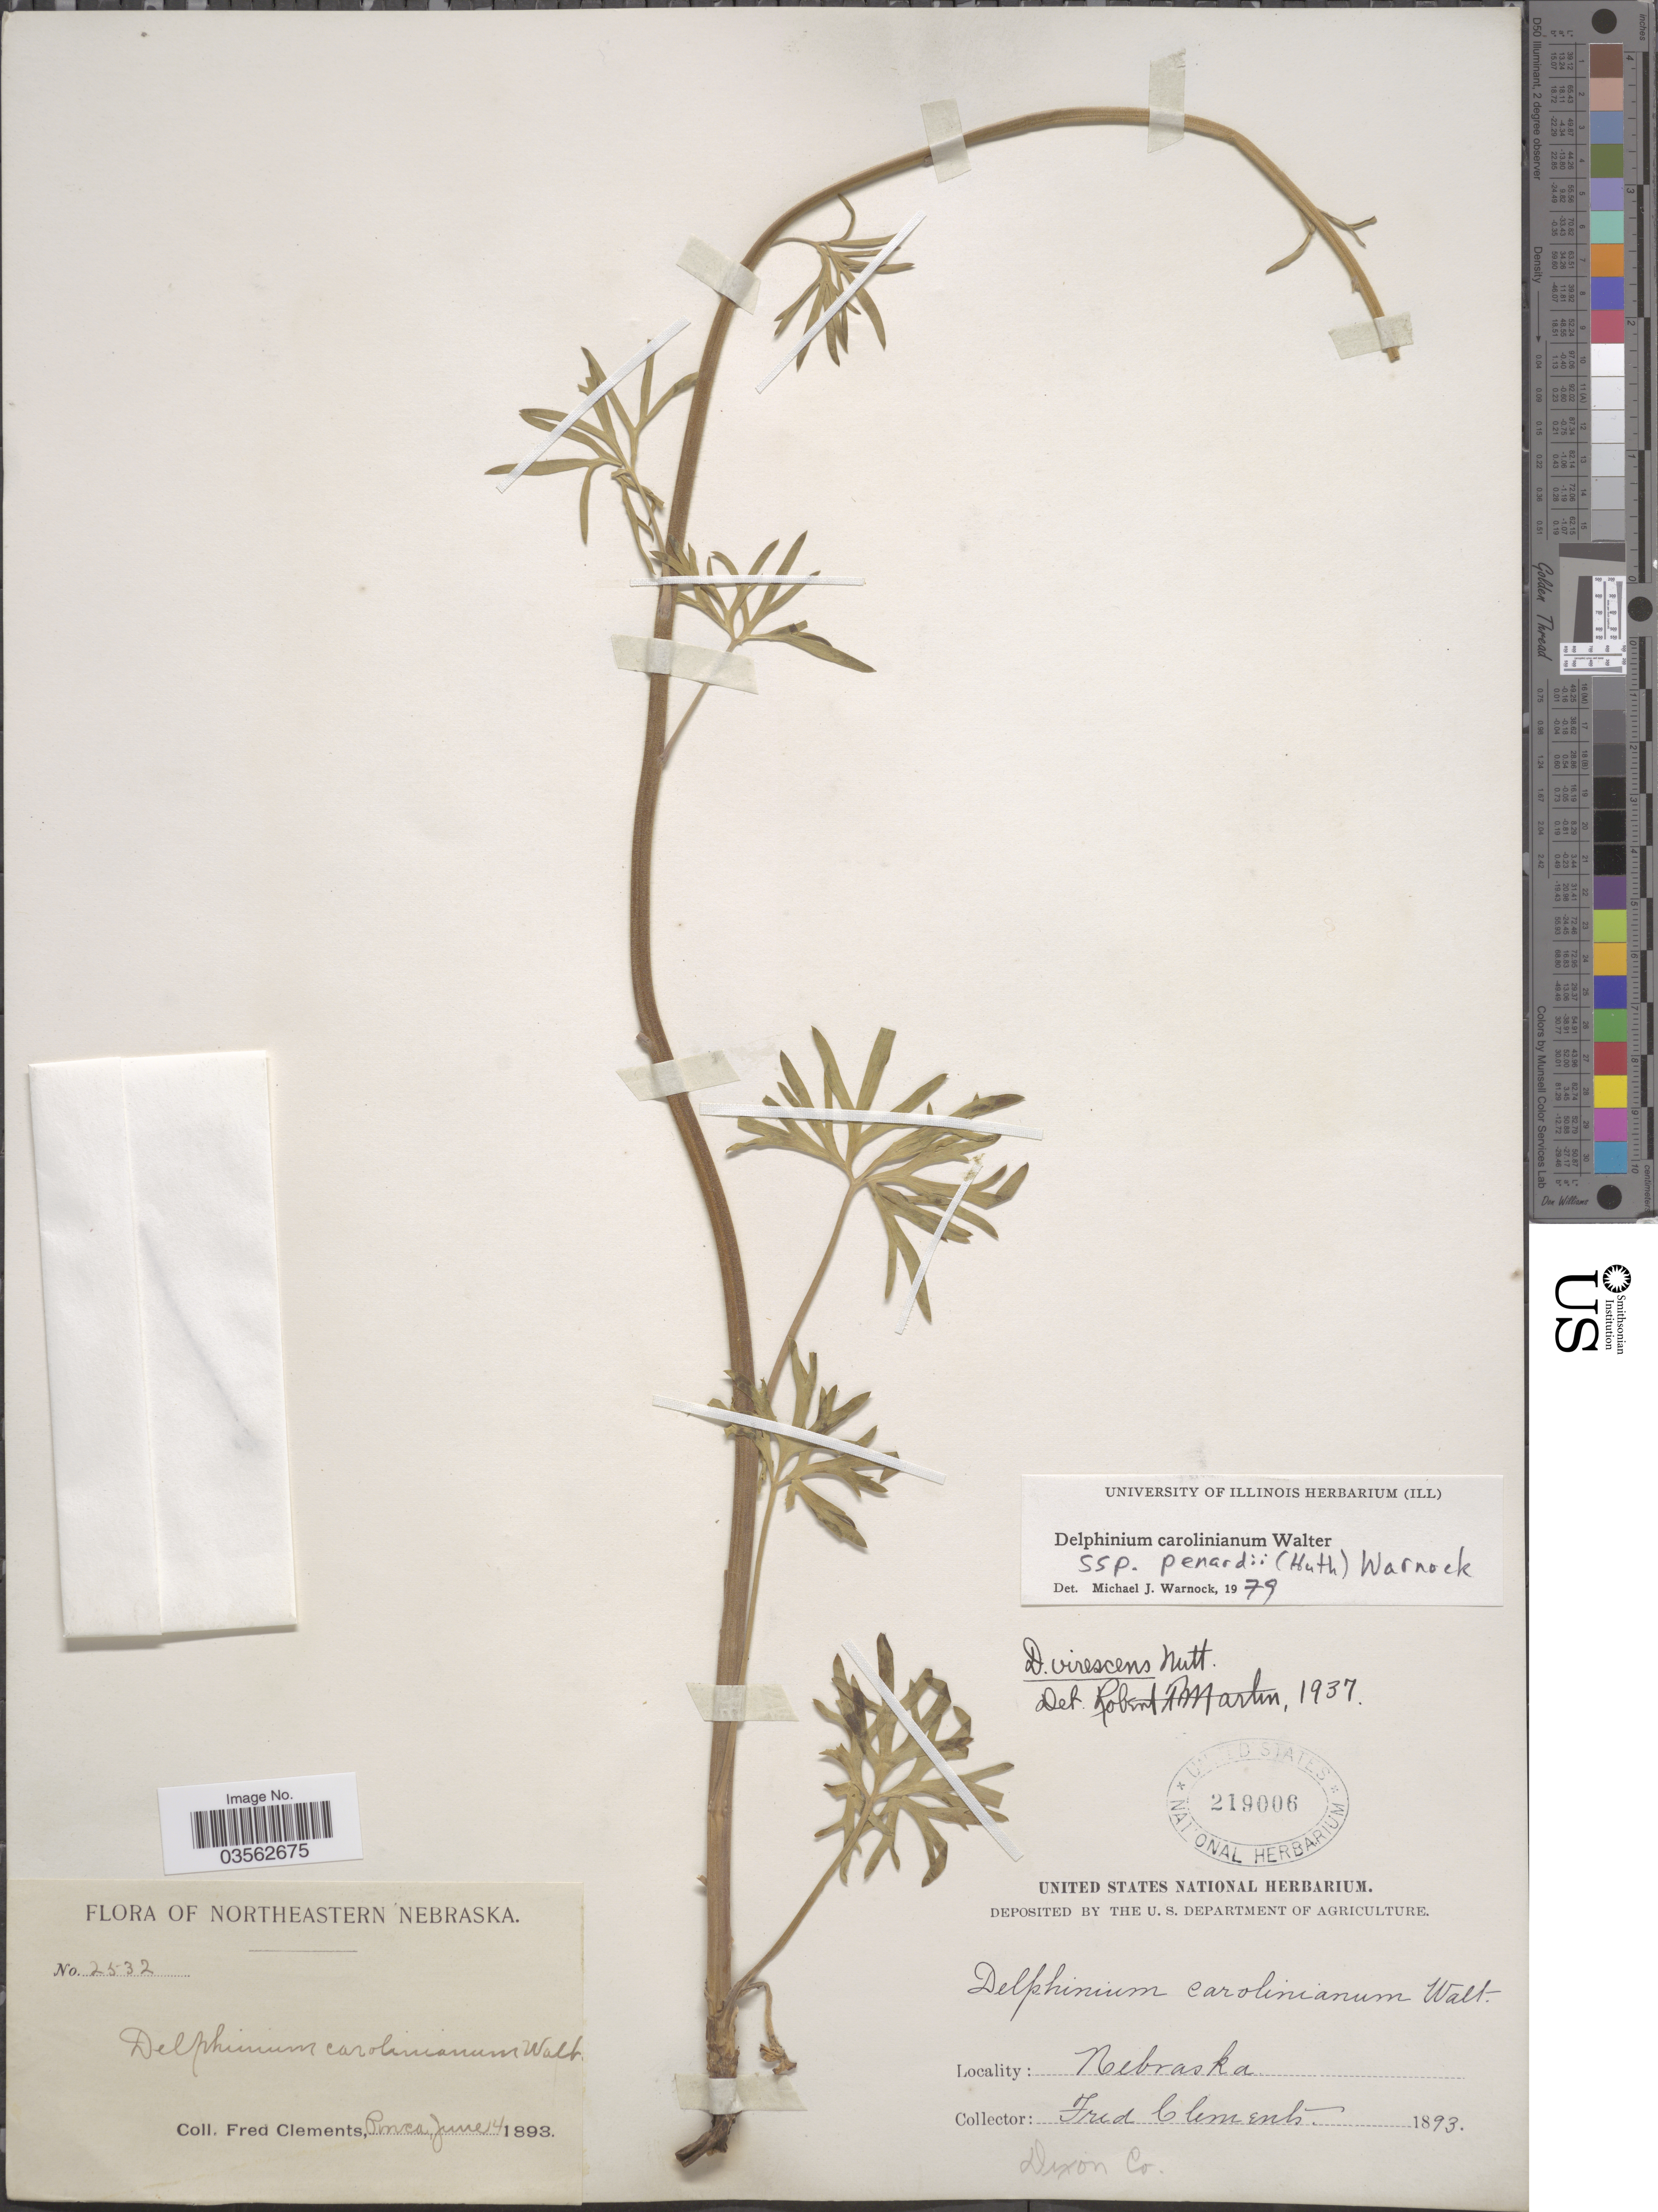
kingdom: Plantae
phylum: Tracheophyta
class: Magnoliopsida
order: Ranunculales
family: Ranunculaceae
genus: Delphinium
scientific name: Delphinium carolinianum subsp. penardii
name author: (Huth) M.J. Warnock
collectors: F. Clements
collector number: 2532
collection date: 1893-06-14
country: United States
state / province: Nebraska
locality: Northeastern Nebraska. Ponca. Dixon Co.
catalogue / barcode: US 219006